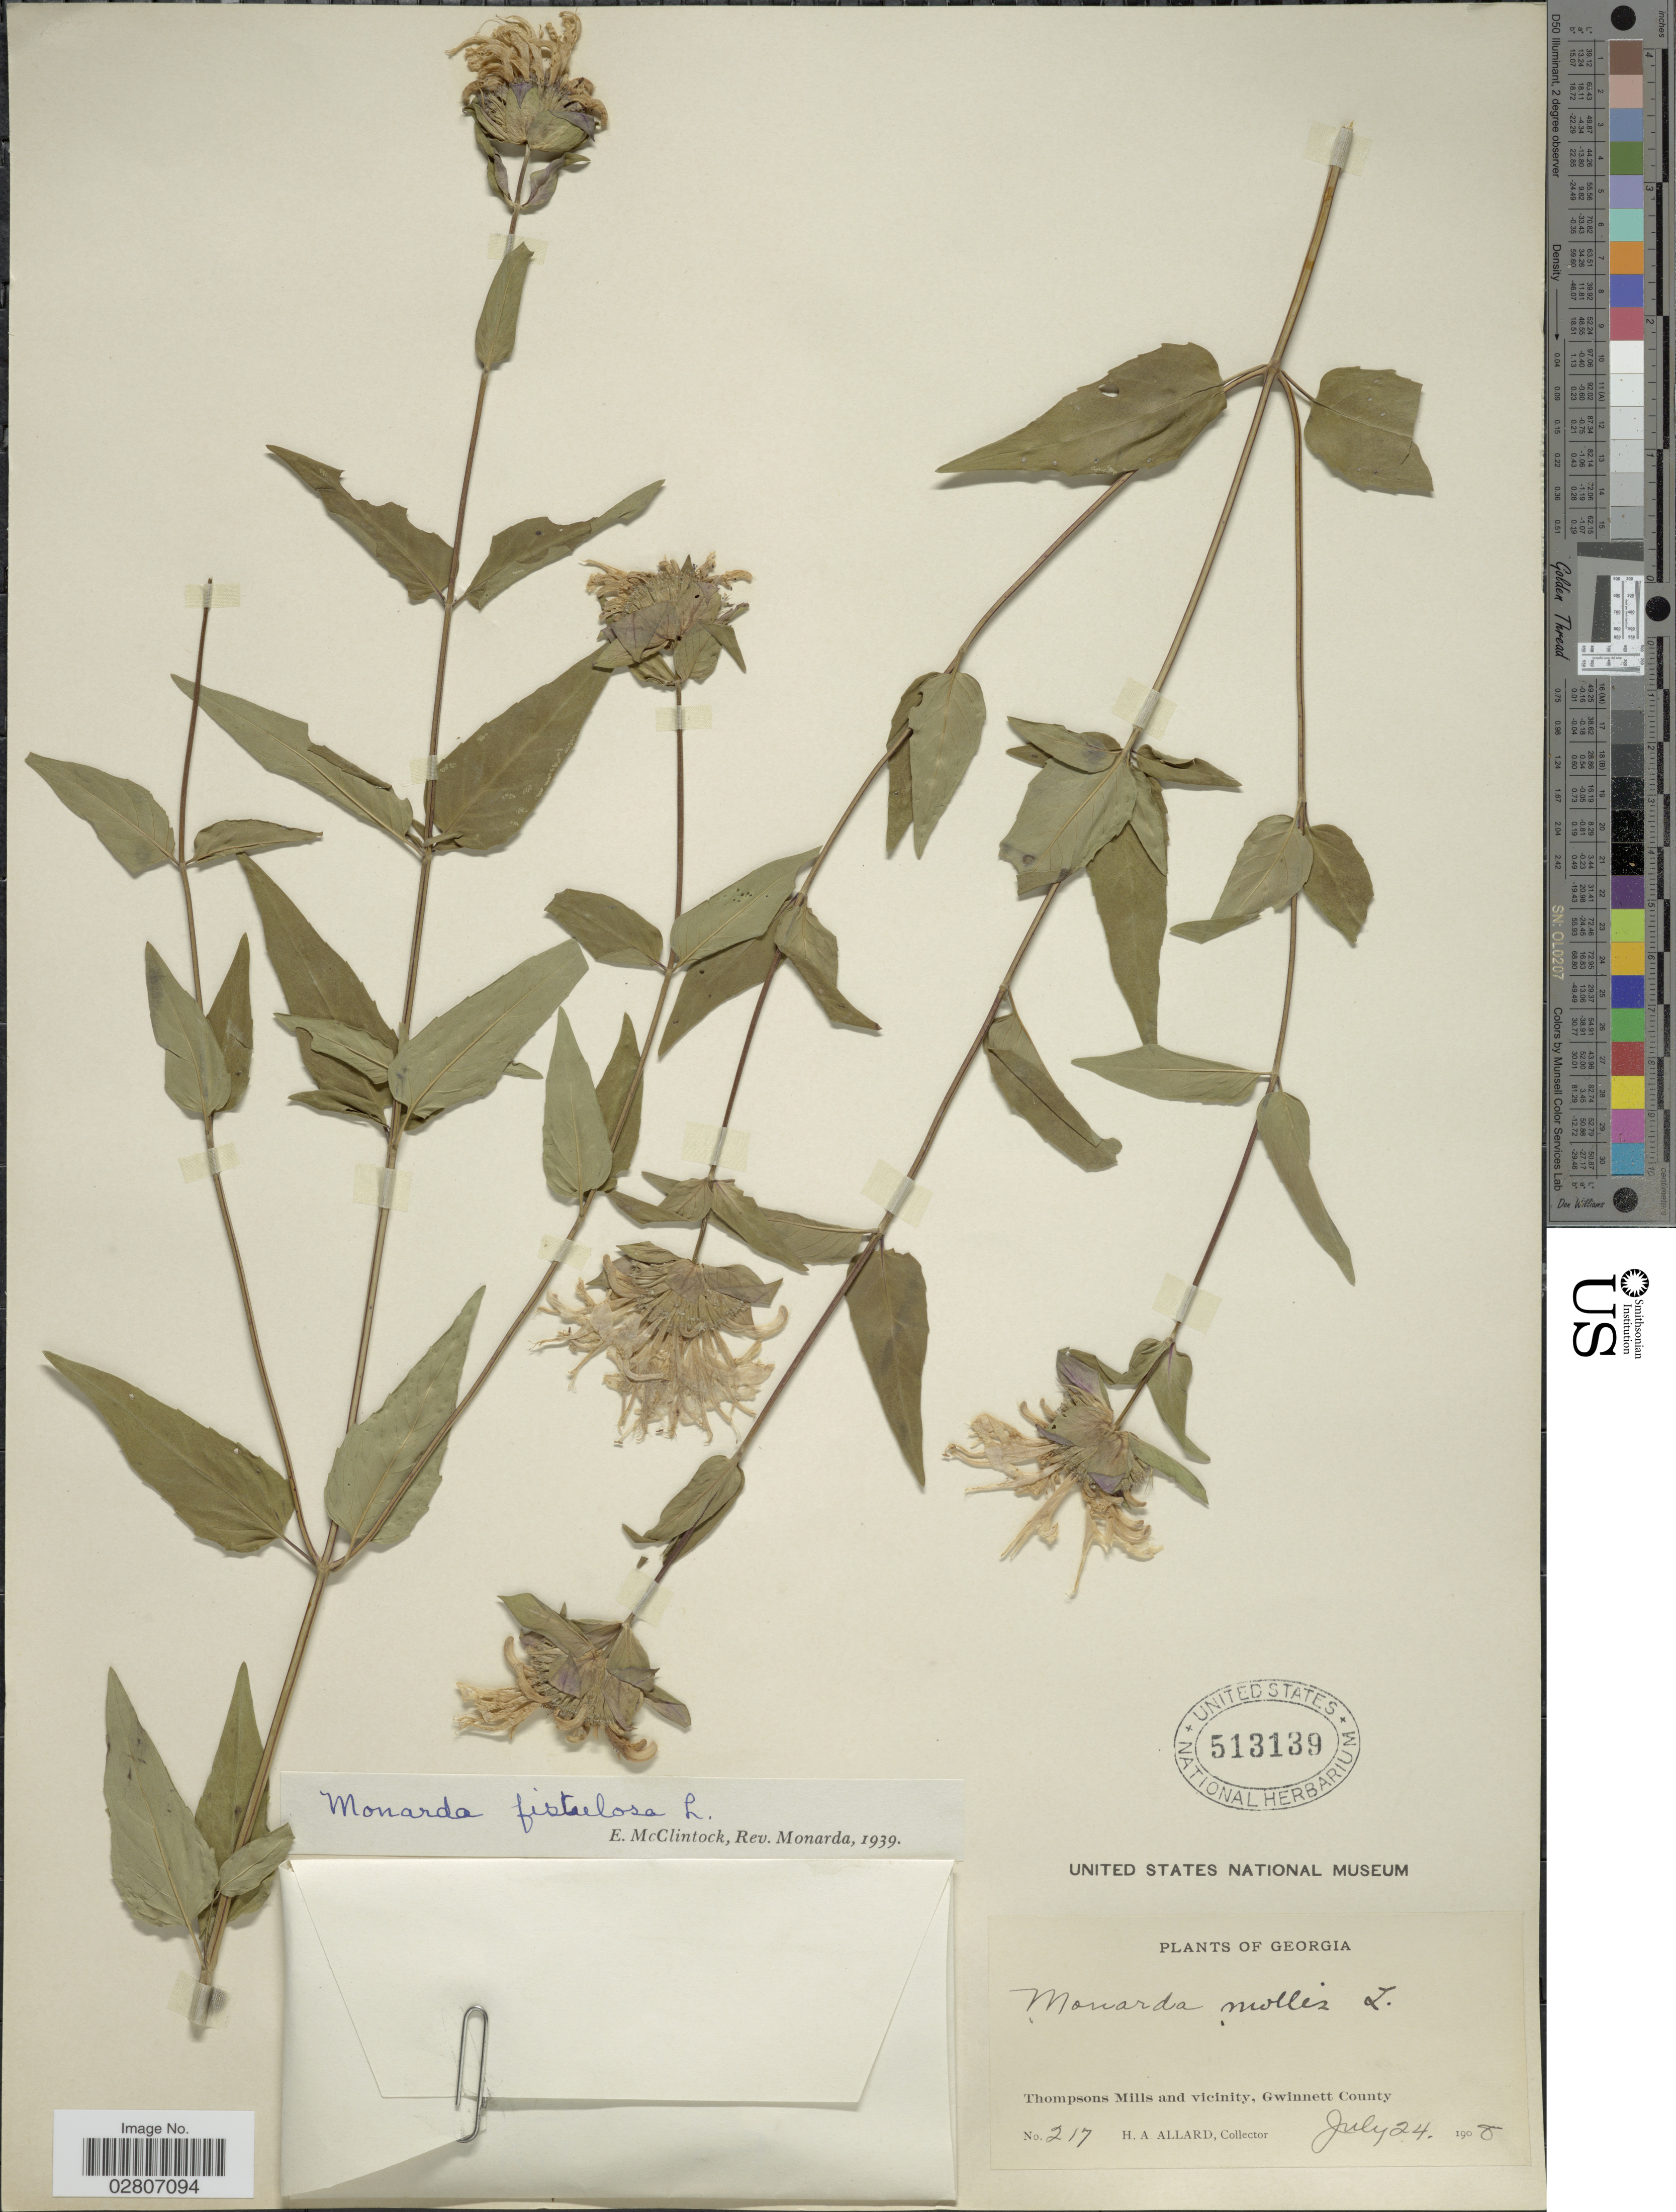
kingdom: Plantae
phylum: Tracheophyta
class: Magnoliopsida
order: Lamiales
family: Lamiaceae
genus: Monarda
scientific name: Monarda fistulosa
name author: L.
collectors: H. A. Allard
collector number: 217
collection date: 1908-07-24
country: United States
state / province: Georgia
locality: Thompsons Mills and vicinity, Gwinett County.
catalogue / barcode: US 513139